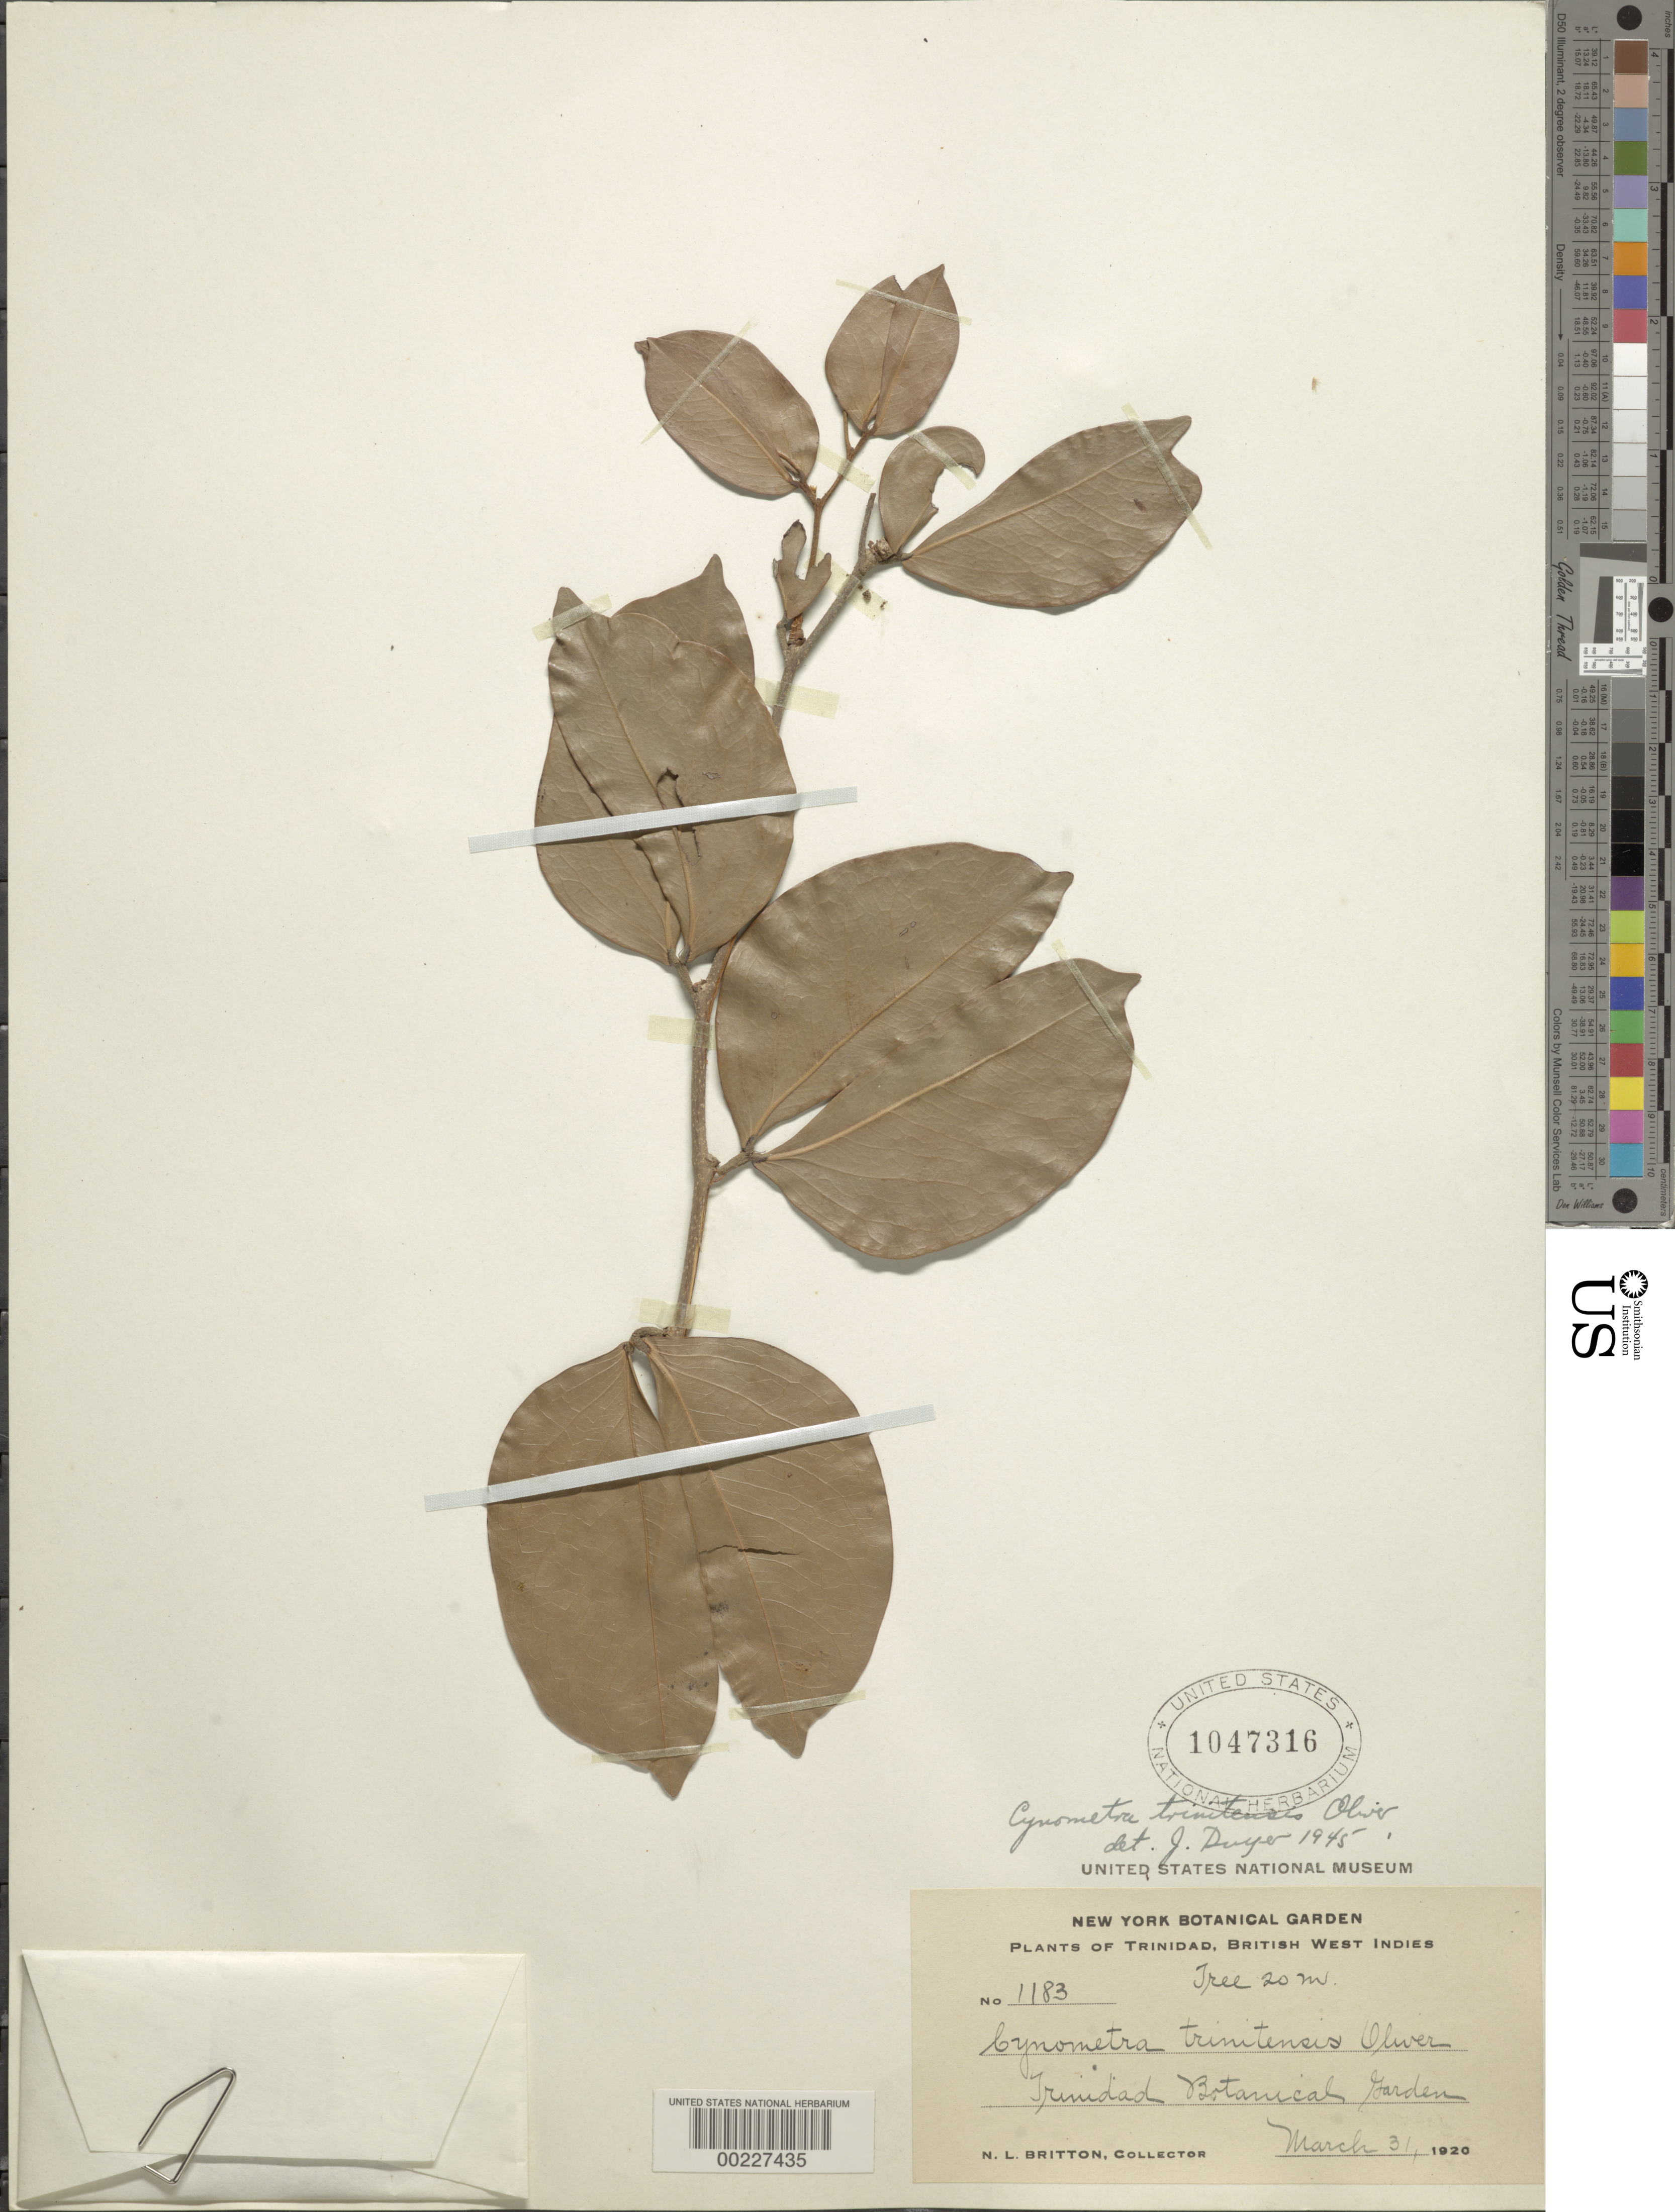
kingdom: Plantae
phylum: Tracheophyta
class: Magnoliopsida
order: Fabales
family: Fabaceae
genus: Cynometra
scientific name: Cynometra trinitensis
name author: Oliv.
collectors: N. Britton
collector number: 1183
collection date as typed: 31 Mar 1920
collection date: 1920-03-31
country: Trinidad and Tobago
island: Trinidad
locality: Trinidad botanical garden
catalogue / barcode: US 1047316